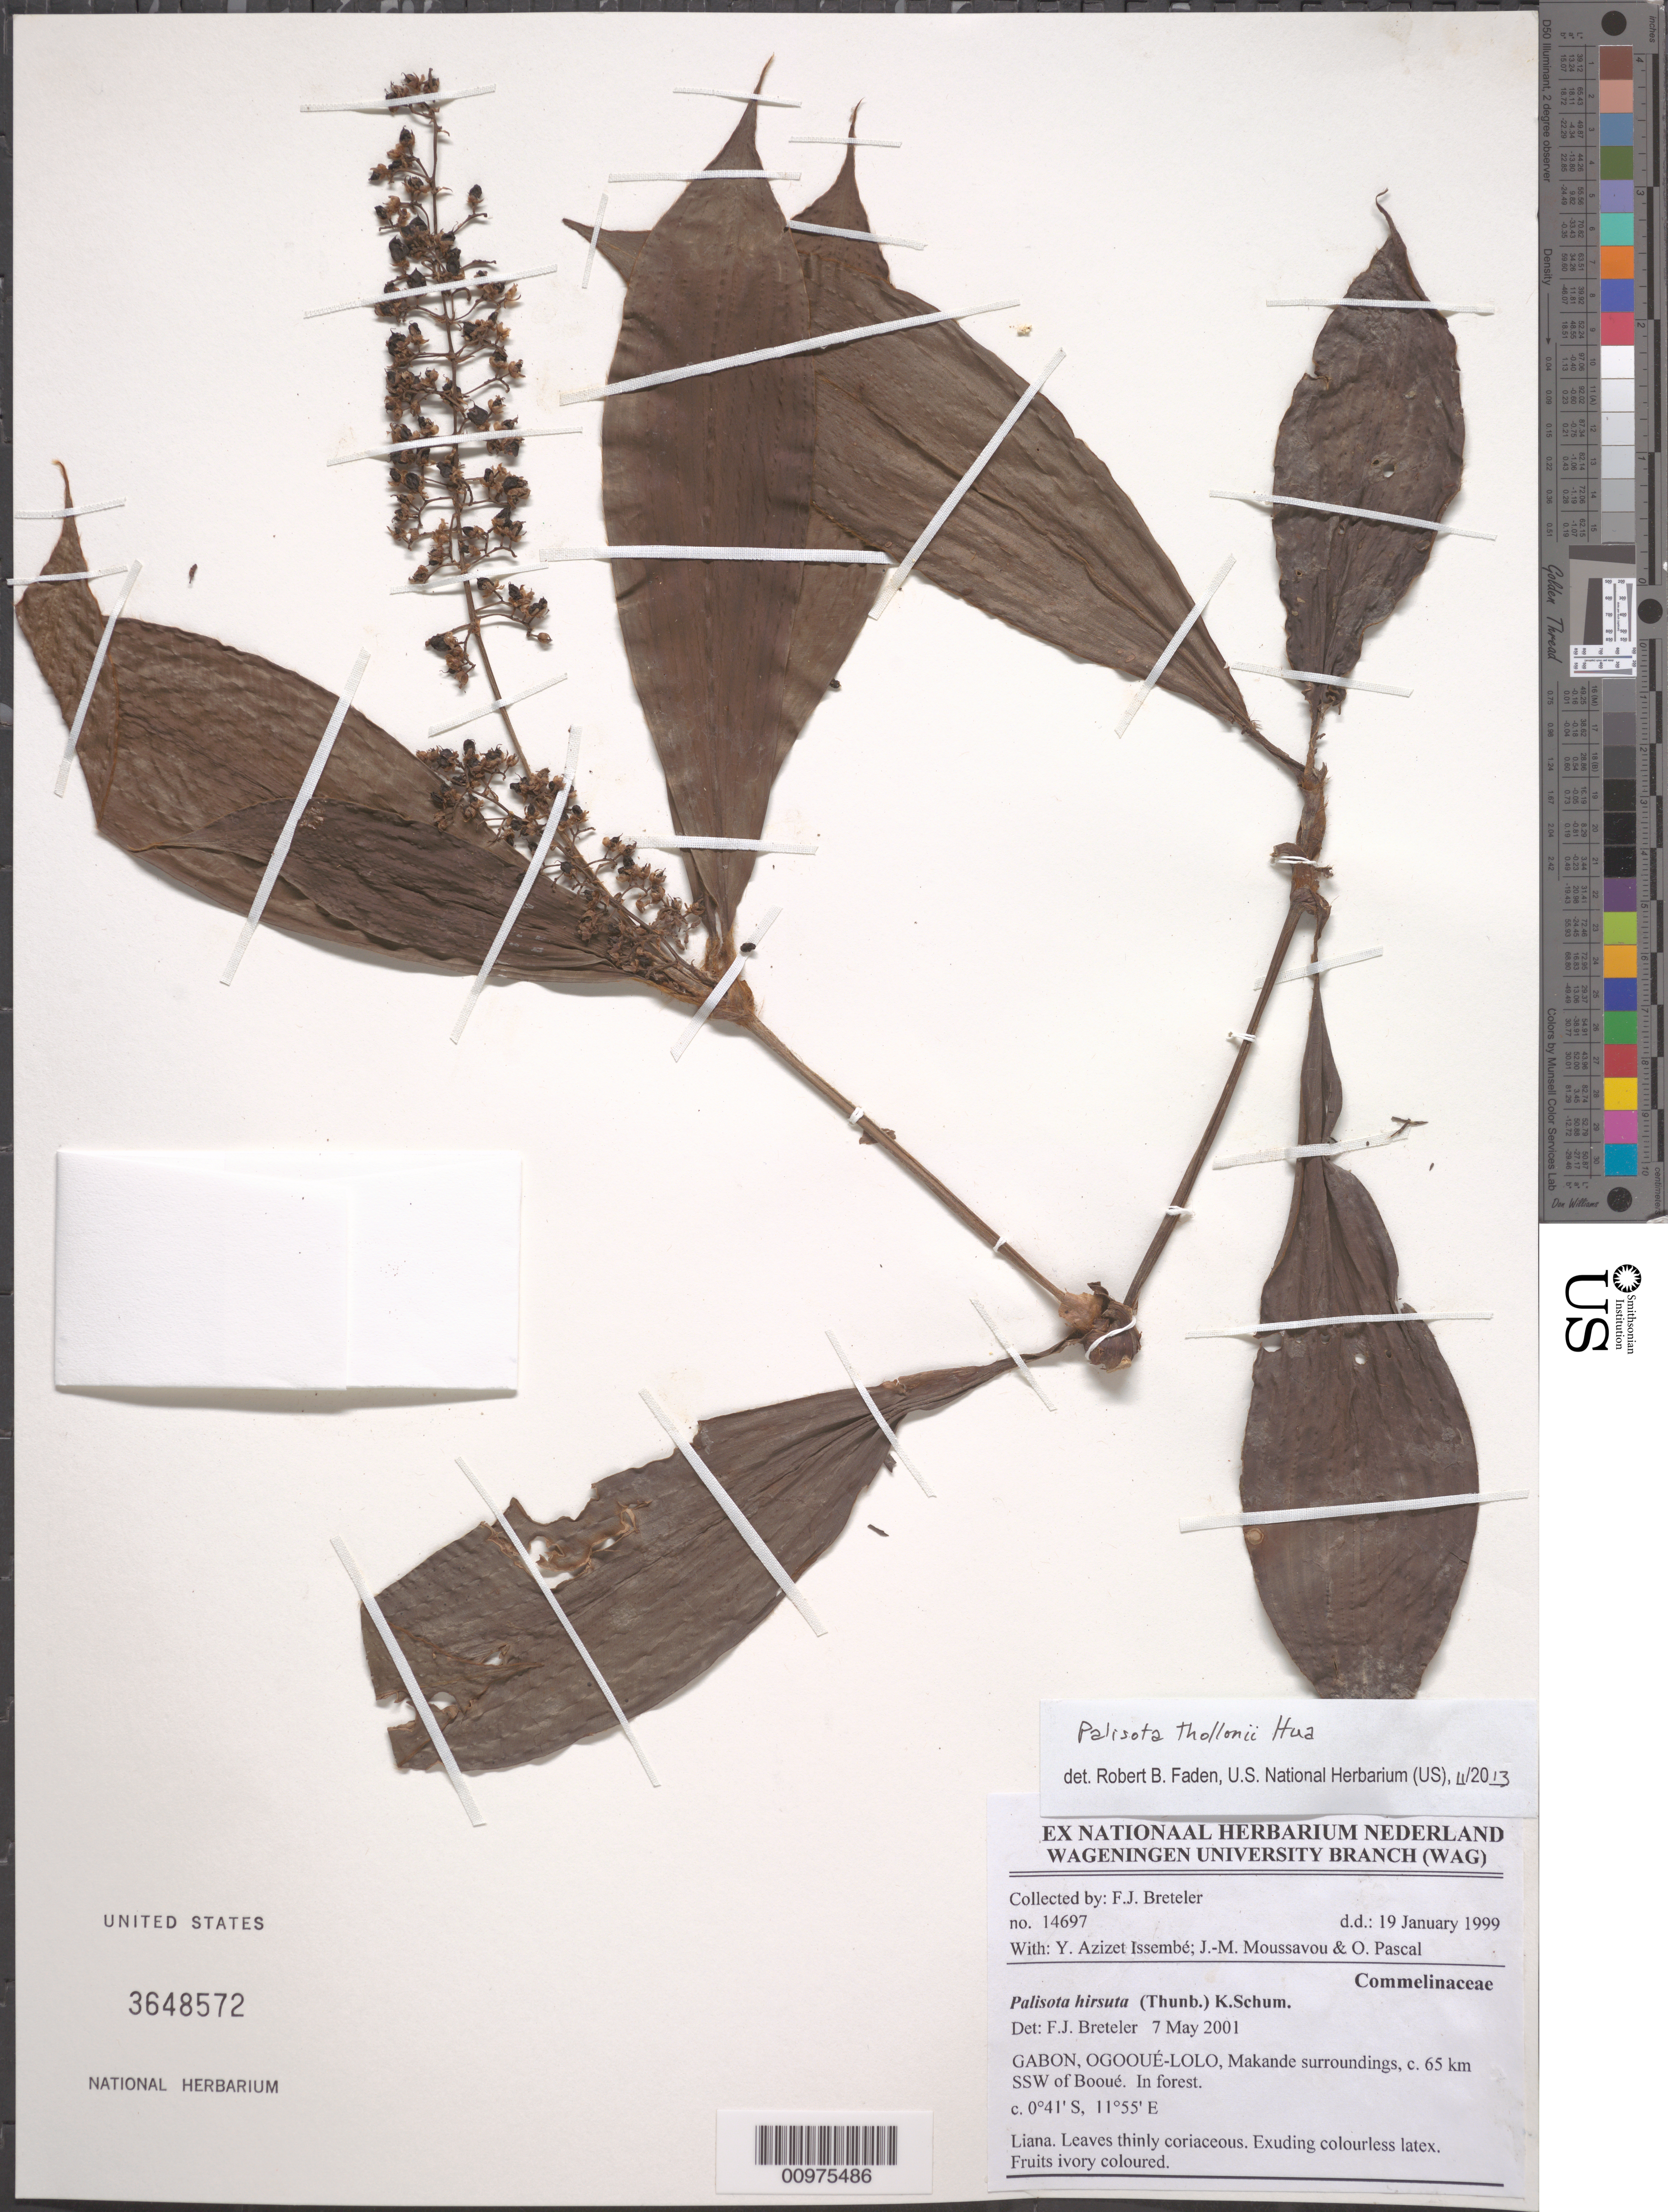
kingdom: Plantae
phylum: Tracheophyta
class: Liliopsida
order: Commelinales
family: Commelinaceae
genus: Palisota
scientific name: Palisota thollonii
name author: Hua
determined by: Faden, Robert B., (US), Smithsonian Institution - National Museum of Natural History (UNITED STATES)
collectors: F. J. Breteler et al.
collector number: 14697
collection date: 1999-01-19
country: Gabon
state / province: Ogooue-Lolo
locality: Makande surroundings, c. 65 km SSW of Booué.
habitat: In forest.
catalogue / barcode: US 3648572